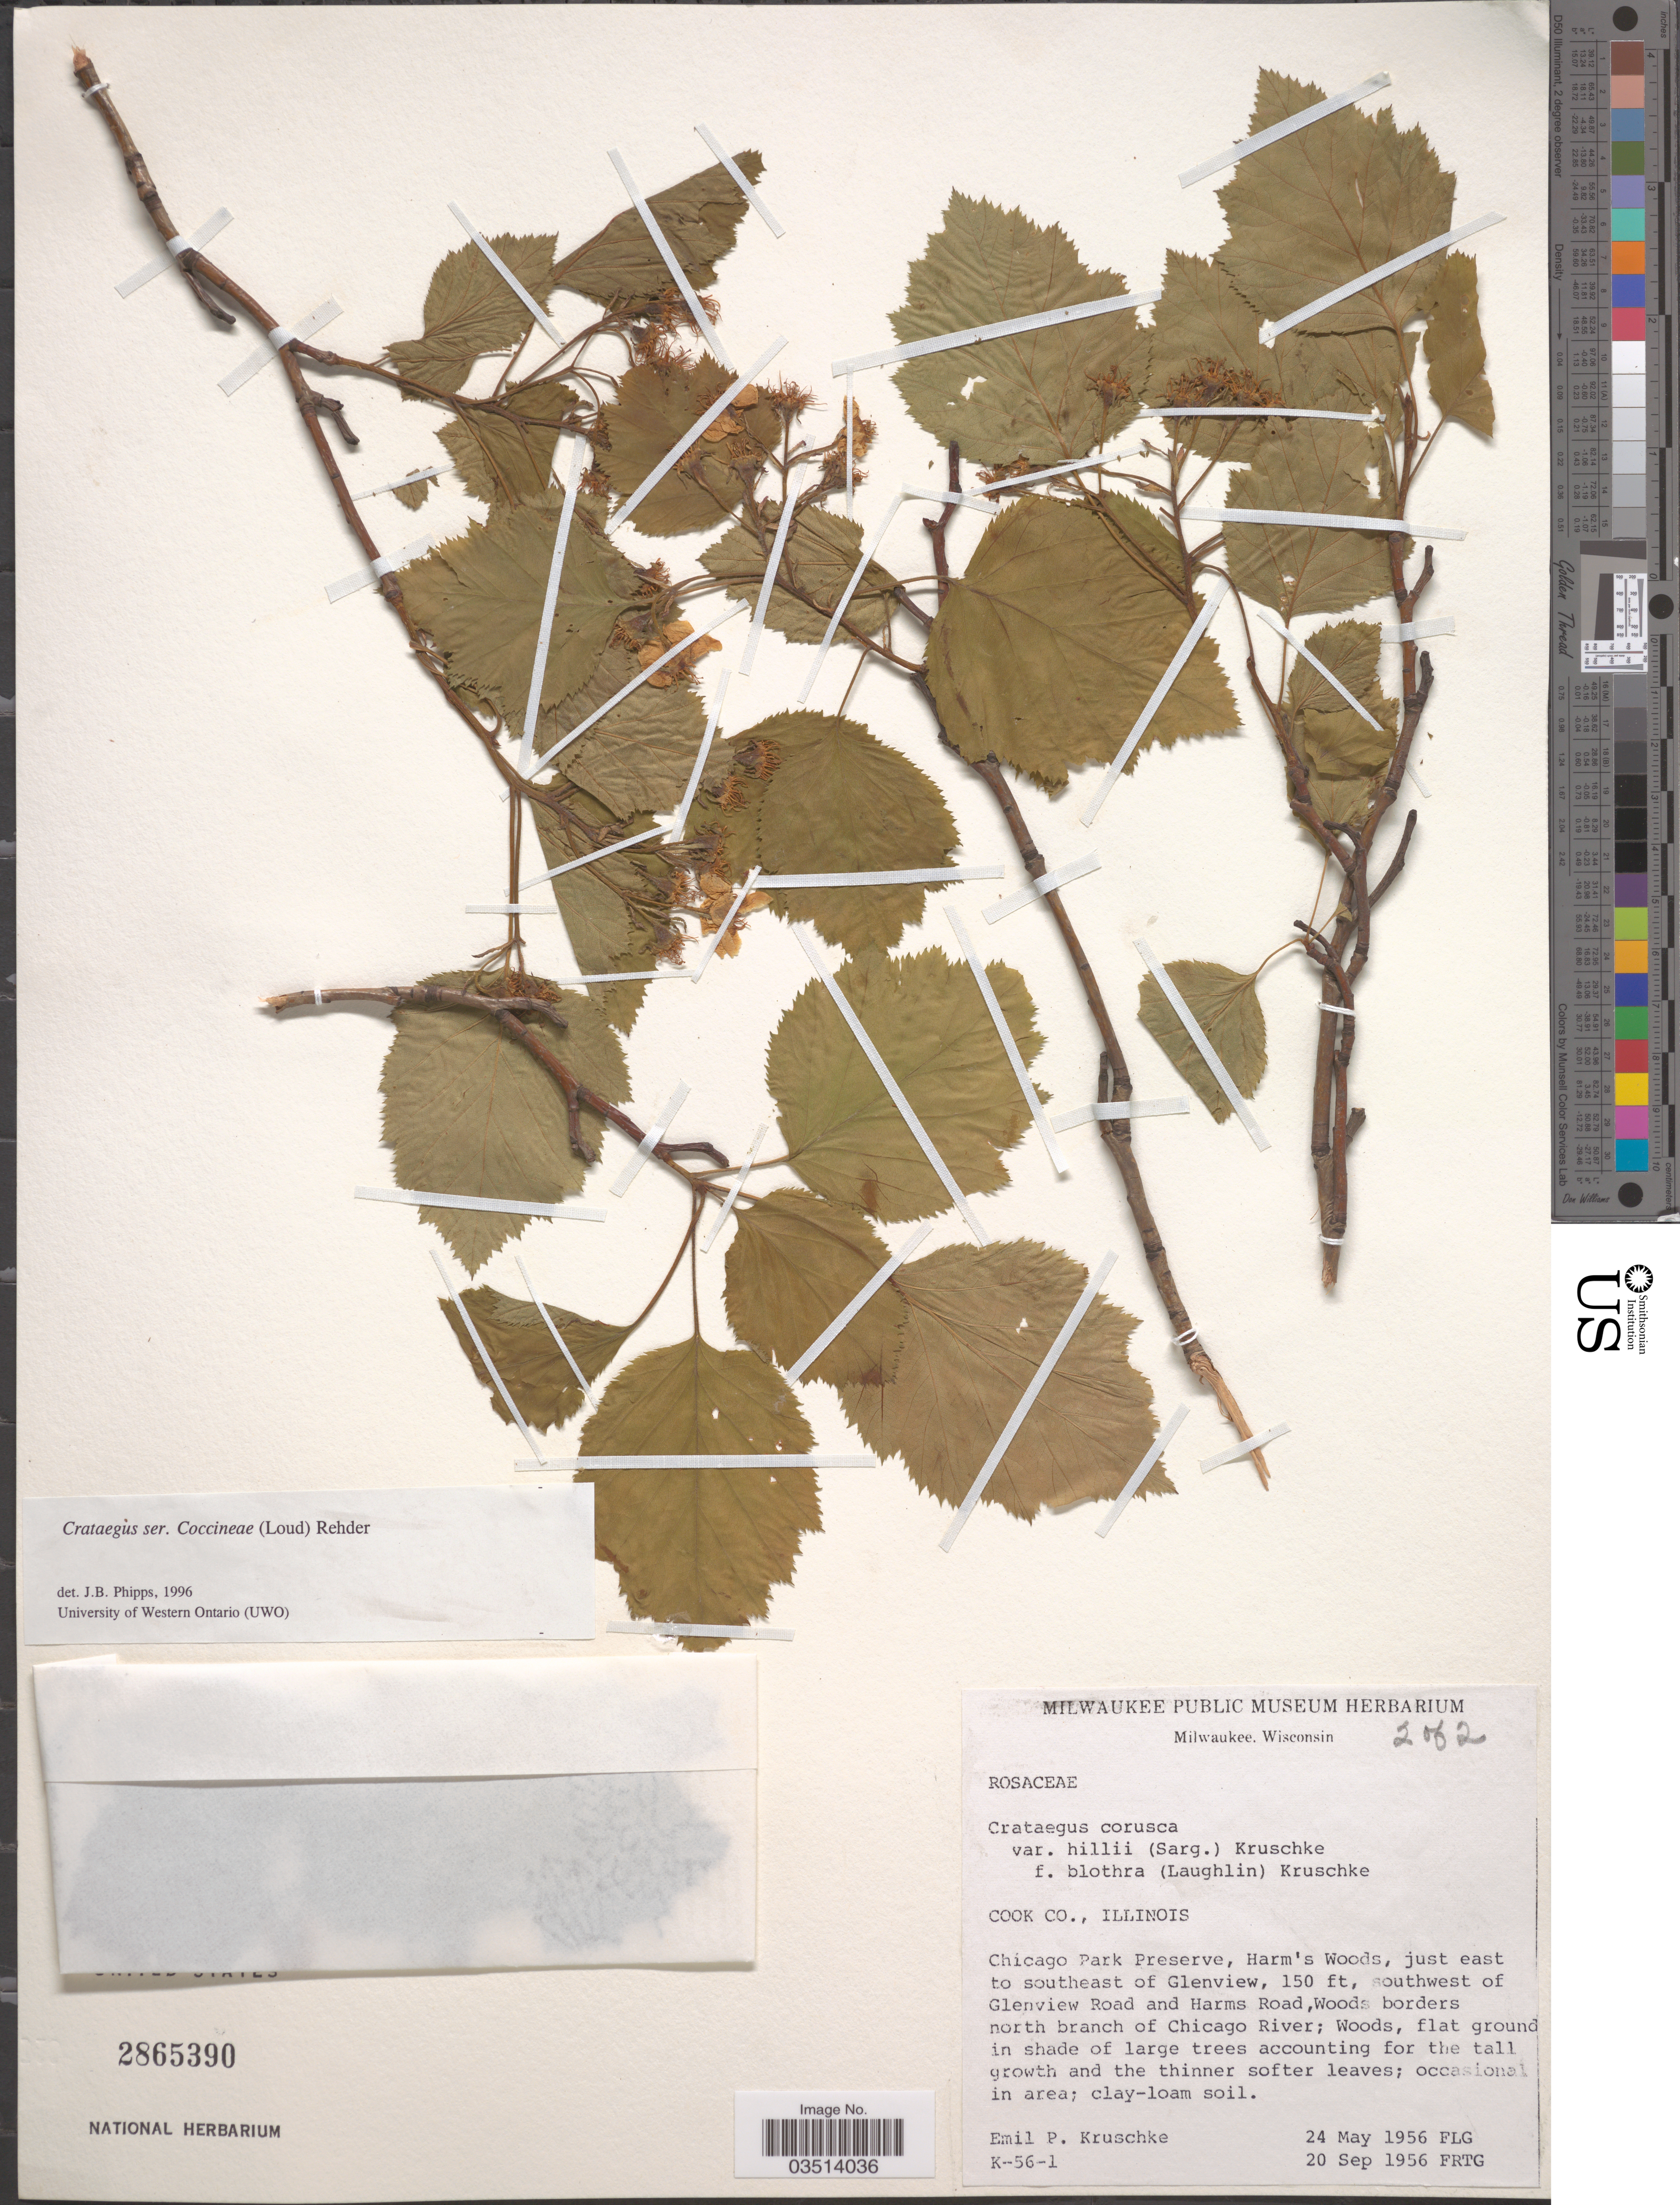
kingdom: Plantae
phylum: Tracheophyta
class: Magnoliopsida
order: Rosales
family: Rosaceae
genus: Crataegus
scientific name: Crataegus corusca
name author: Sarg.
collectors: E. Kruschke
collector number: K-56-1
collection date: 1956-05-24/1956-09-20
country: United States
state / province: Illinois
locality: Cook Co. Chicago Park Preserve, Harm's Woods, just east to southeast of Glenview, 150 ft, southwest of Glenview Road and Harms Road,Woods borders north branch of Chicago River; Woods.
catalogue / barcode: US 2865390